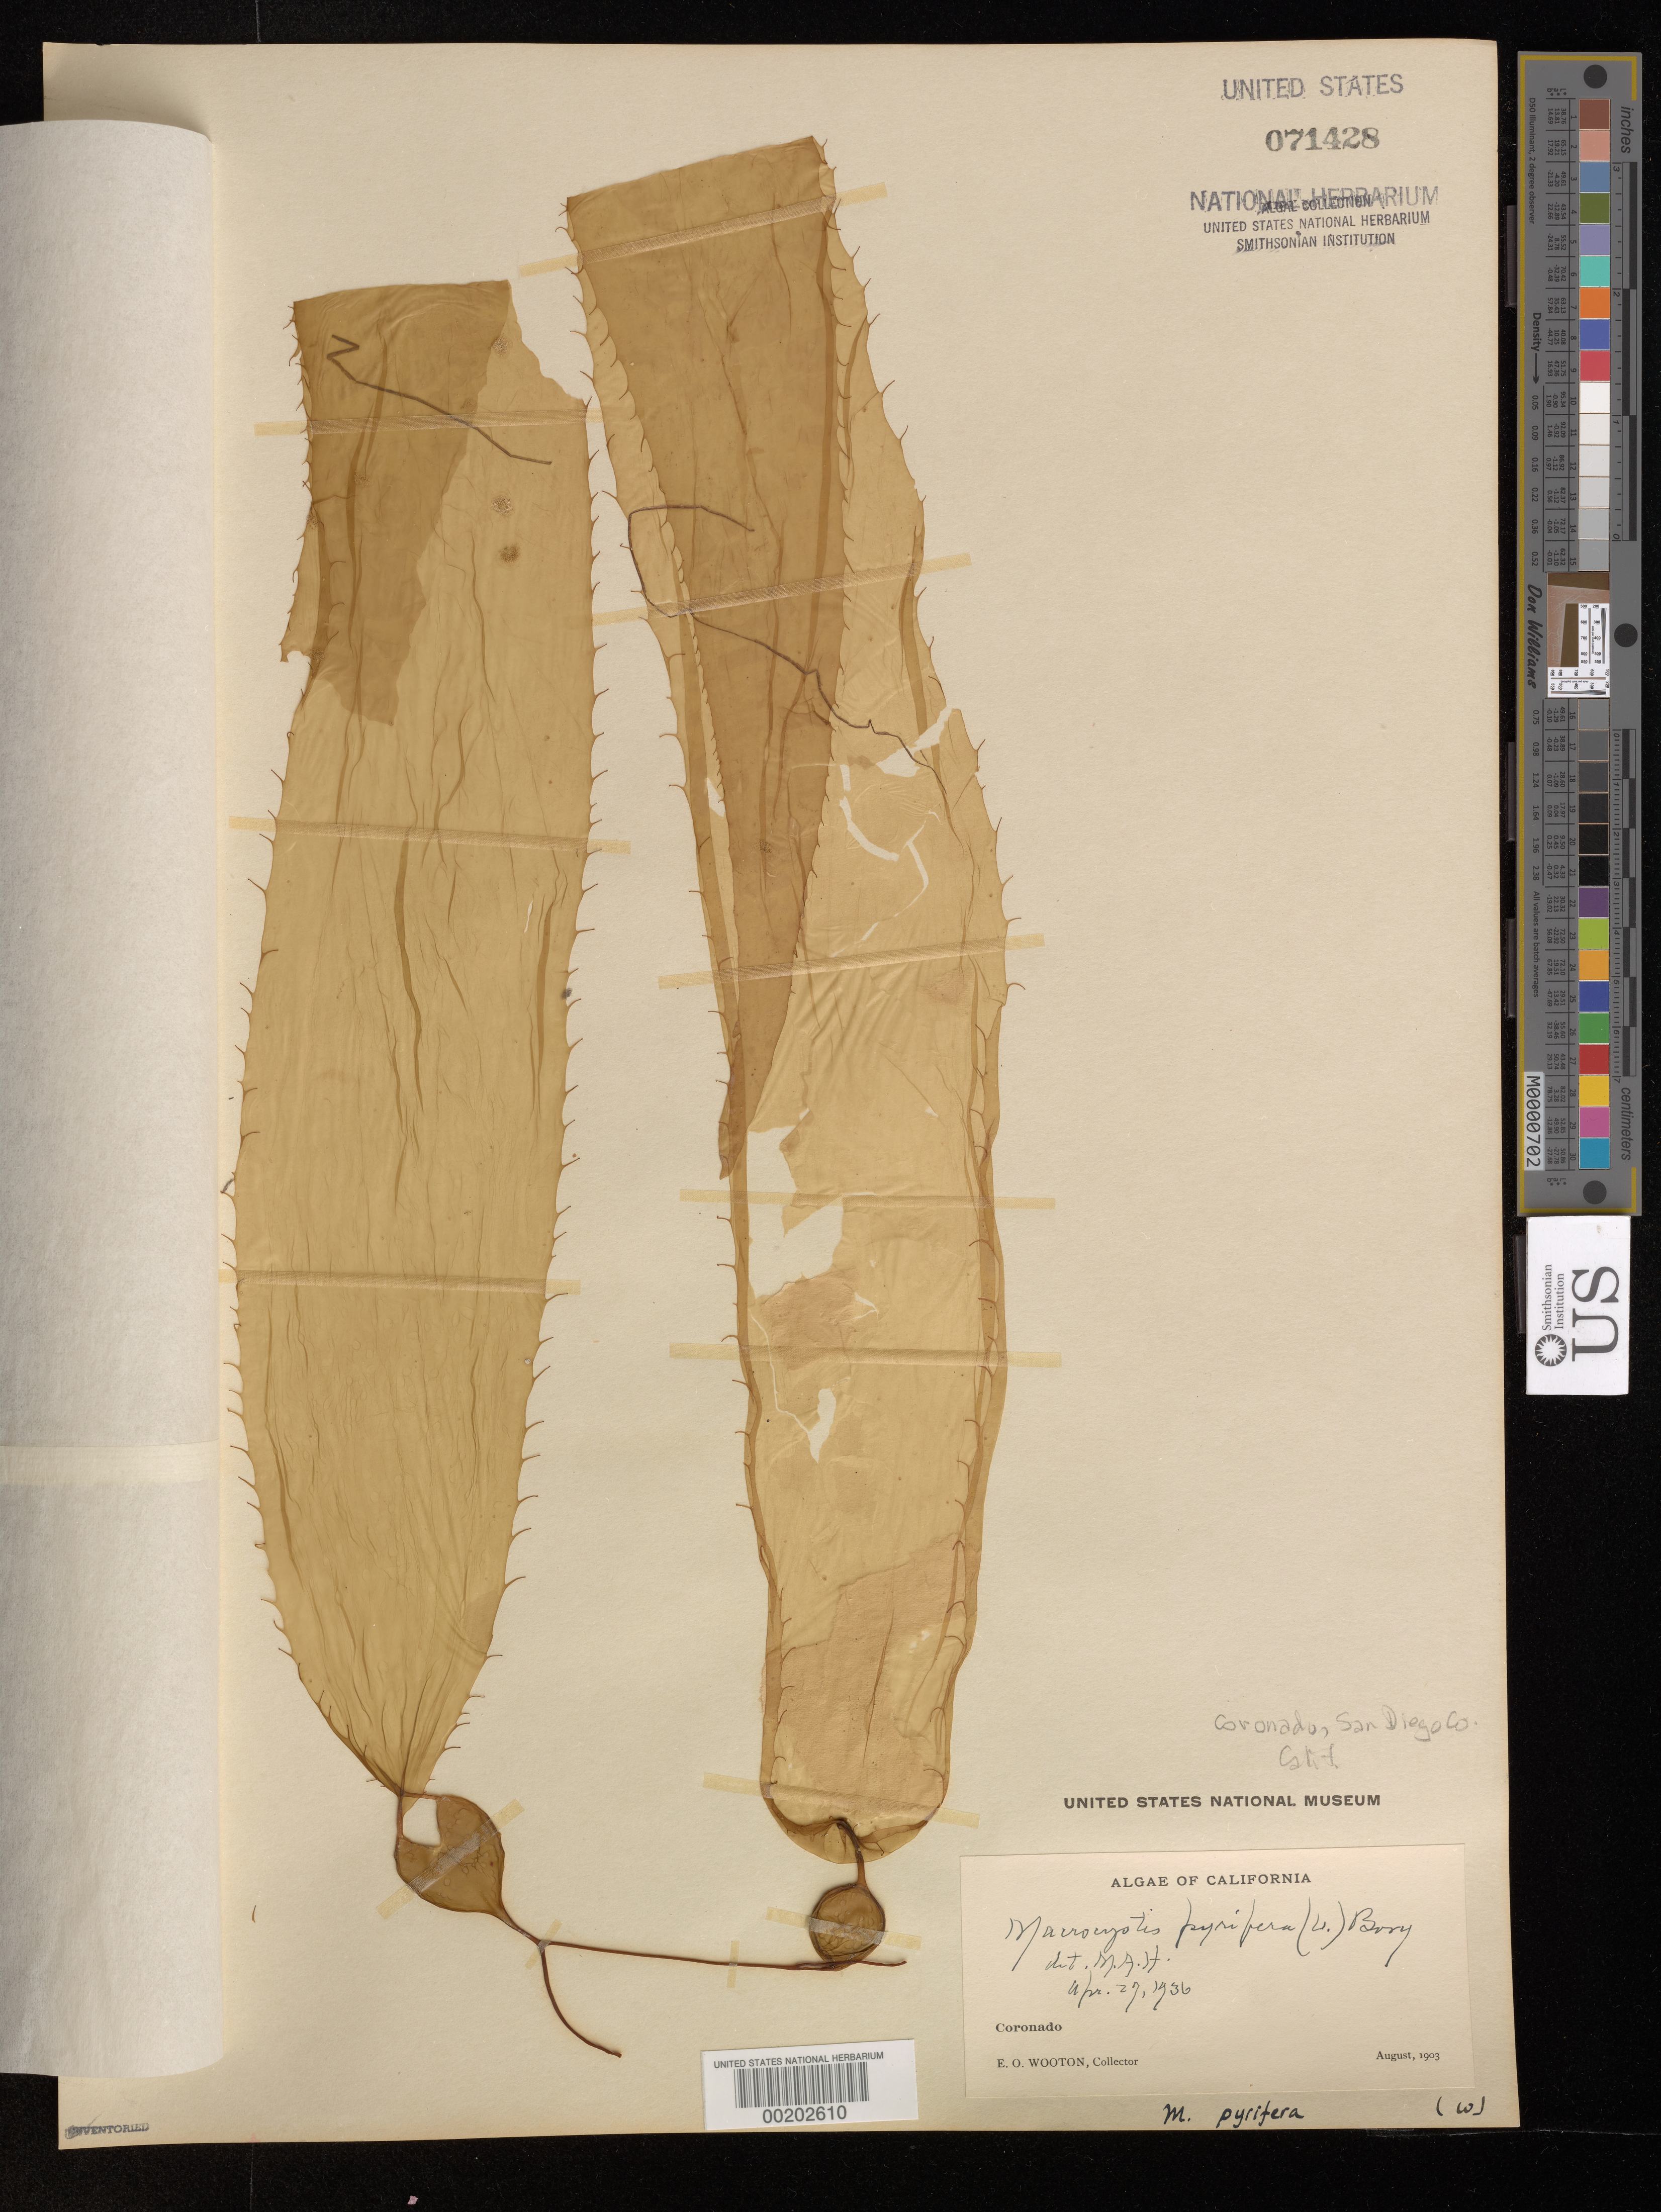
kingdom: Chromista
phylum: Ochrophyta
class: Phaeophyceae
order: Laminariales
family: Laminariaceae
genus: Macrocystis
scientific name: Macrocystis pyrifera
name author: (L.) C. Agardh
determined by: Howe, M. A.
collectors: E. O. Wooton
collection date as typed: Aug 1903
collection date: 1903-08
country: United States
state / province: California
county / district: San Diego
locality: Coronado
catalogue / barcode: US 71428